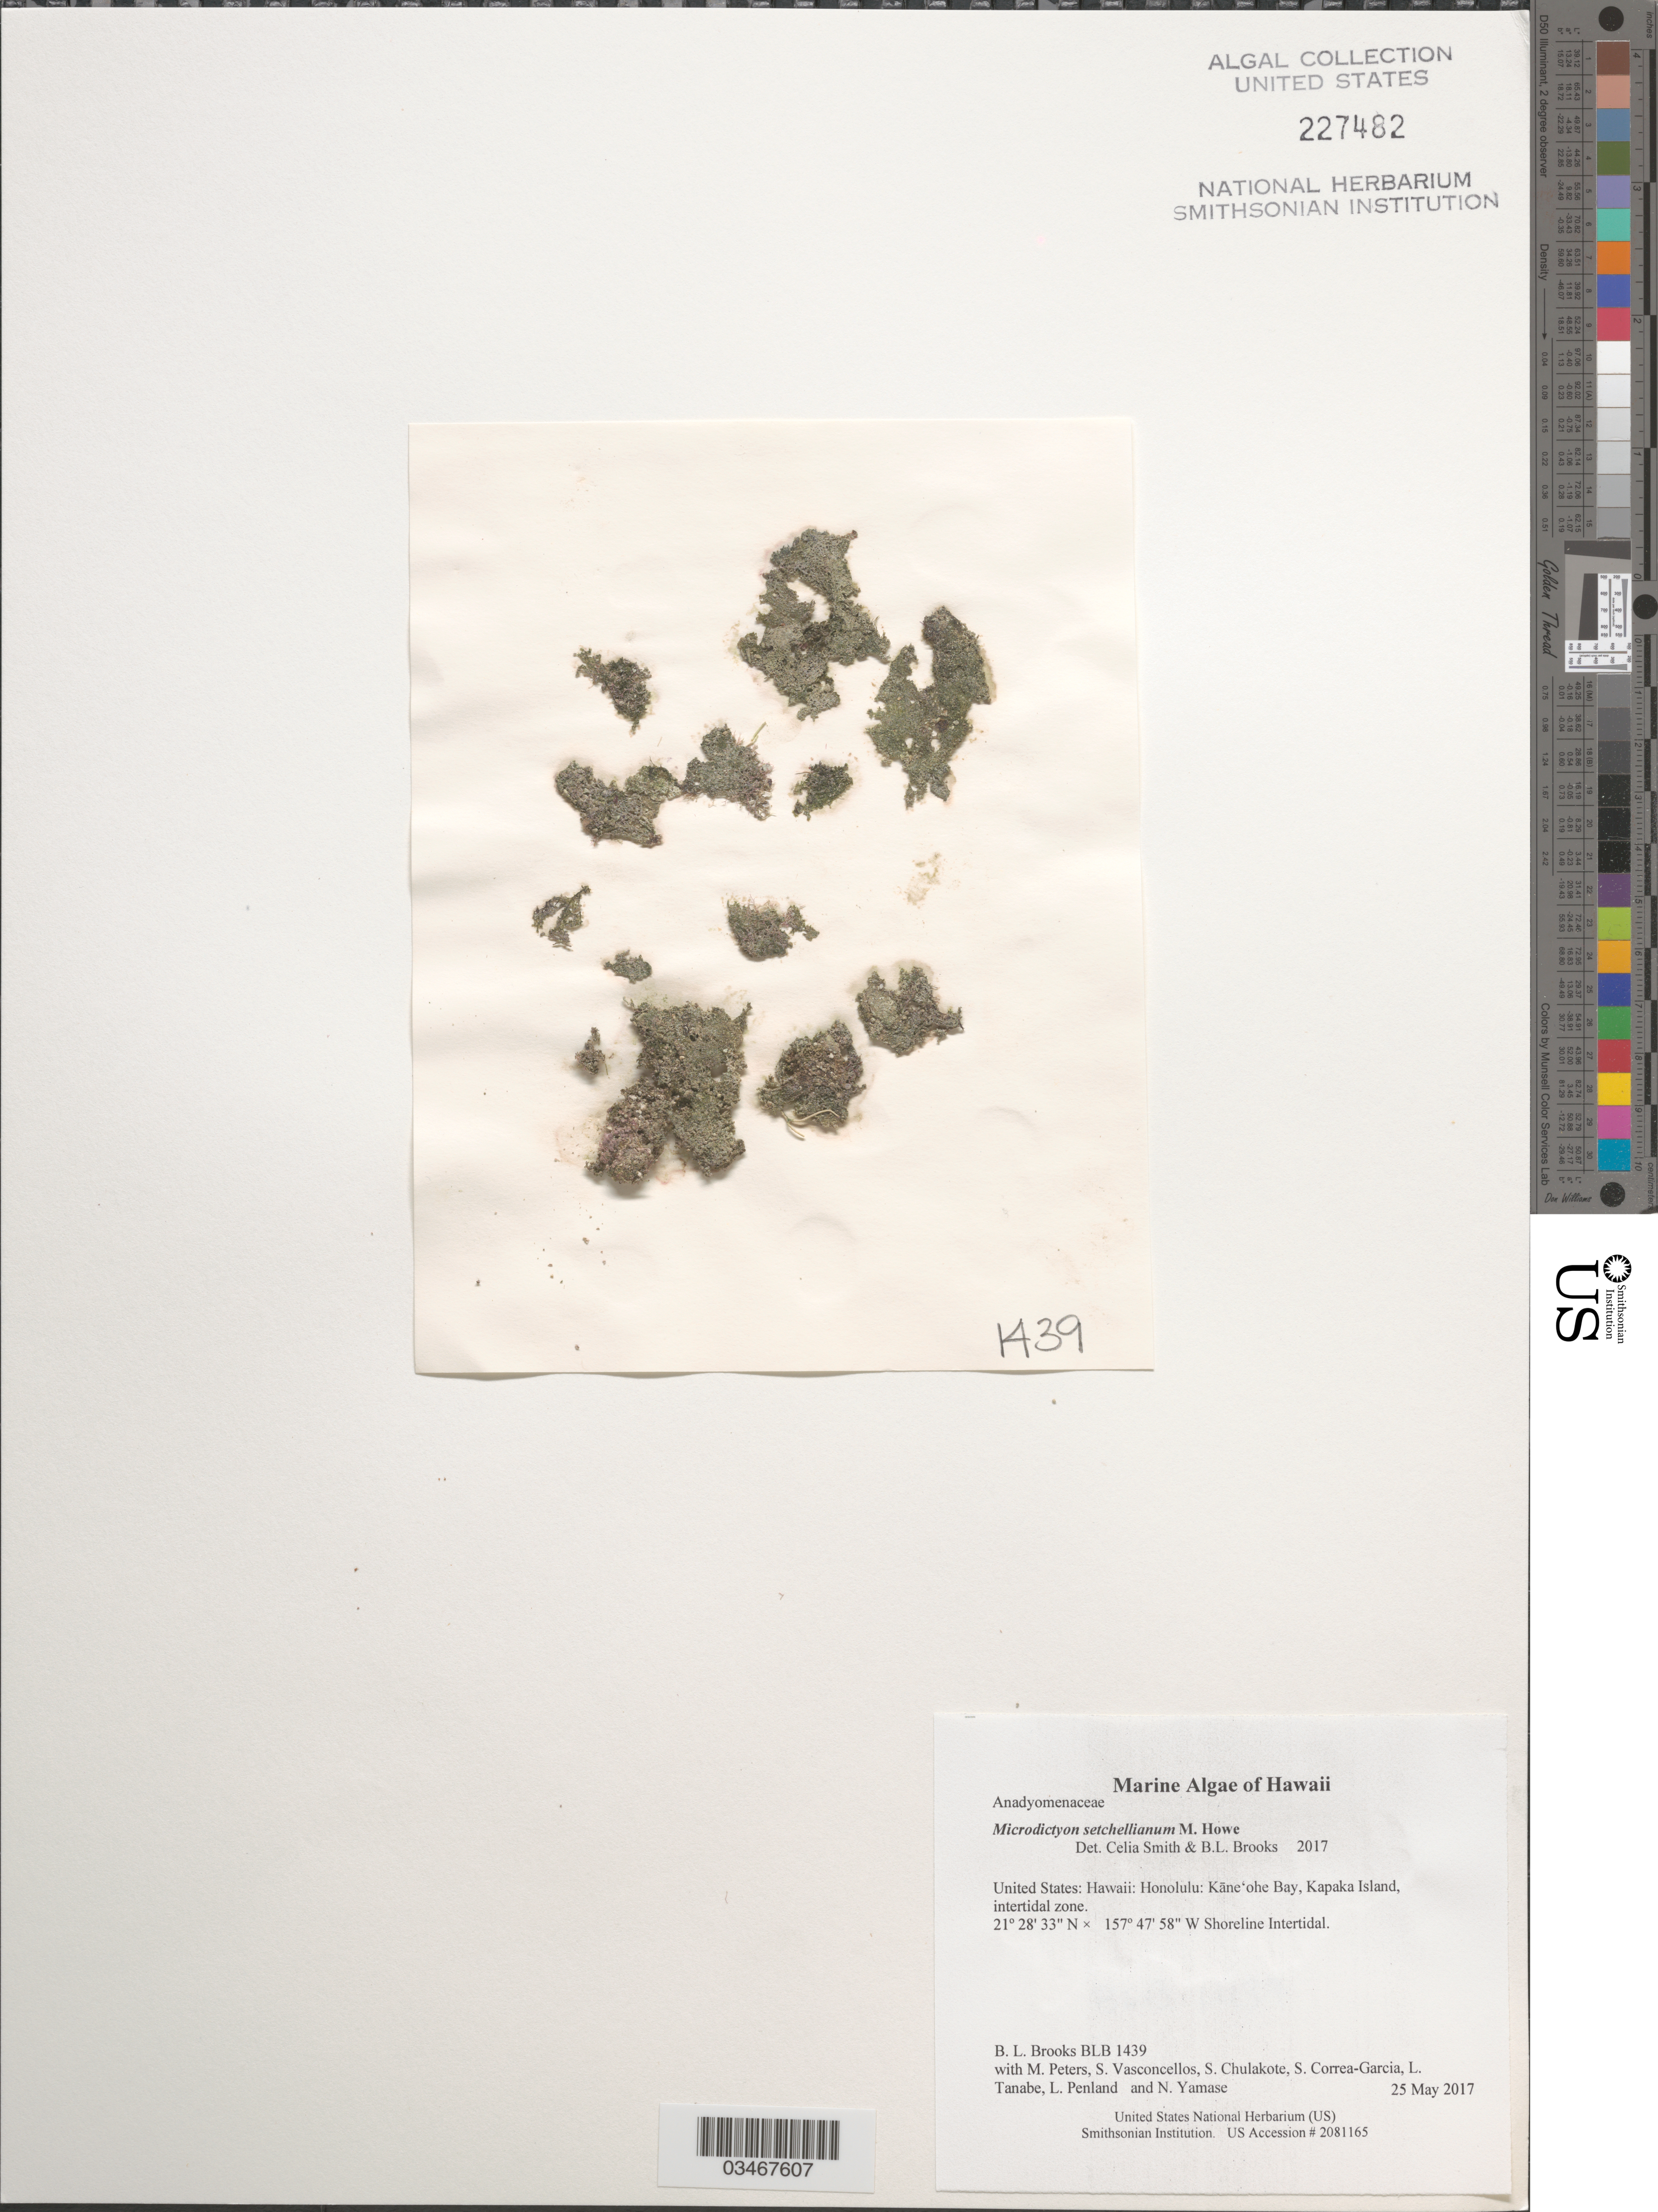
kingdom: Plantae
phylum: Chlorophyta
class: Ulvophyceae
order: Cladophorales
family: Anadyomenaceae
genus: Microdictyon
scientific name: Microdictyon setchellianum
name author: M. Howe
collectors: B. Brooks, M. Peters, S. Vasconcellos, S. Chulakote & et al.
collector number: BLB 1439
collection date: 2017-05-25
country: United States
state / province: Hawaii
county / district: Honolulu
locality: Honolulu: Kāne'ohe Bay, Kapaka Island.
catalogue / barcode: US 227482